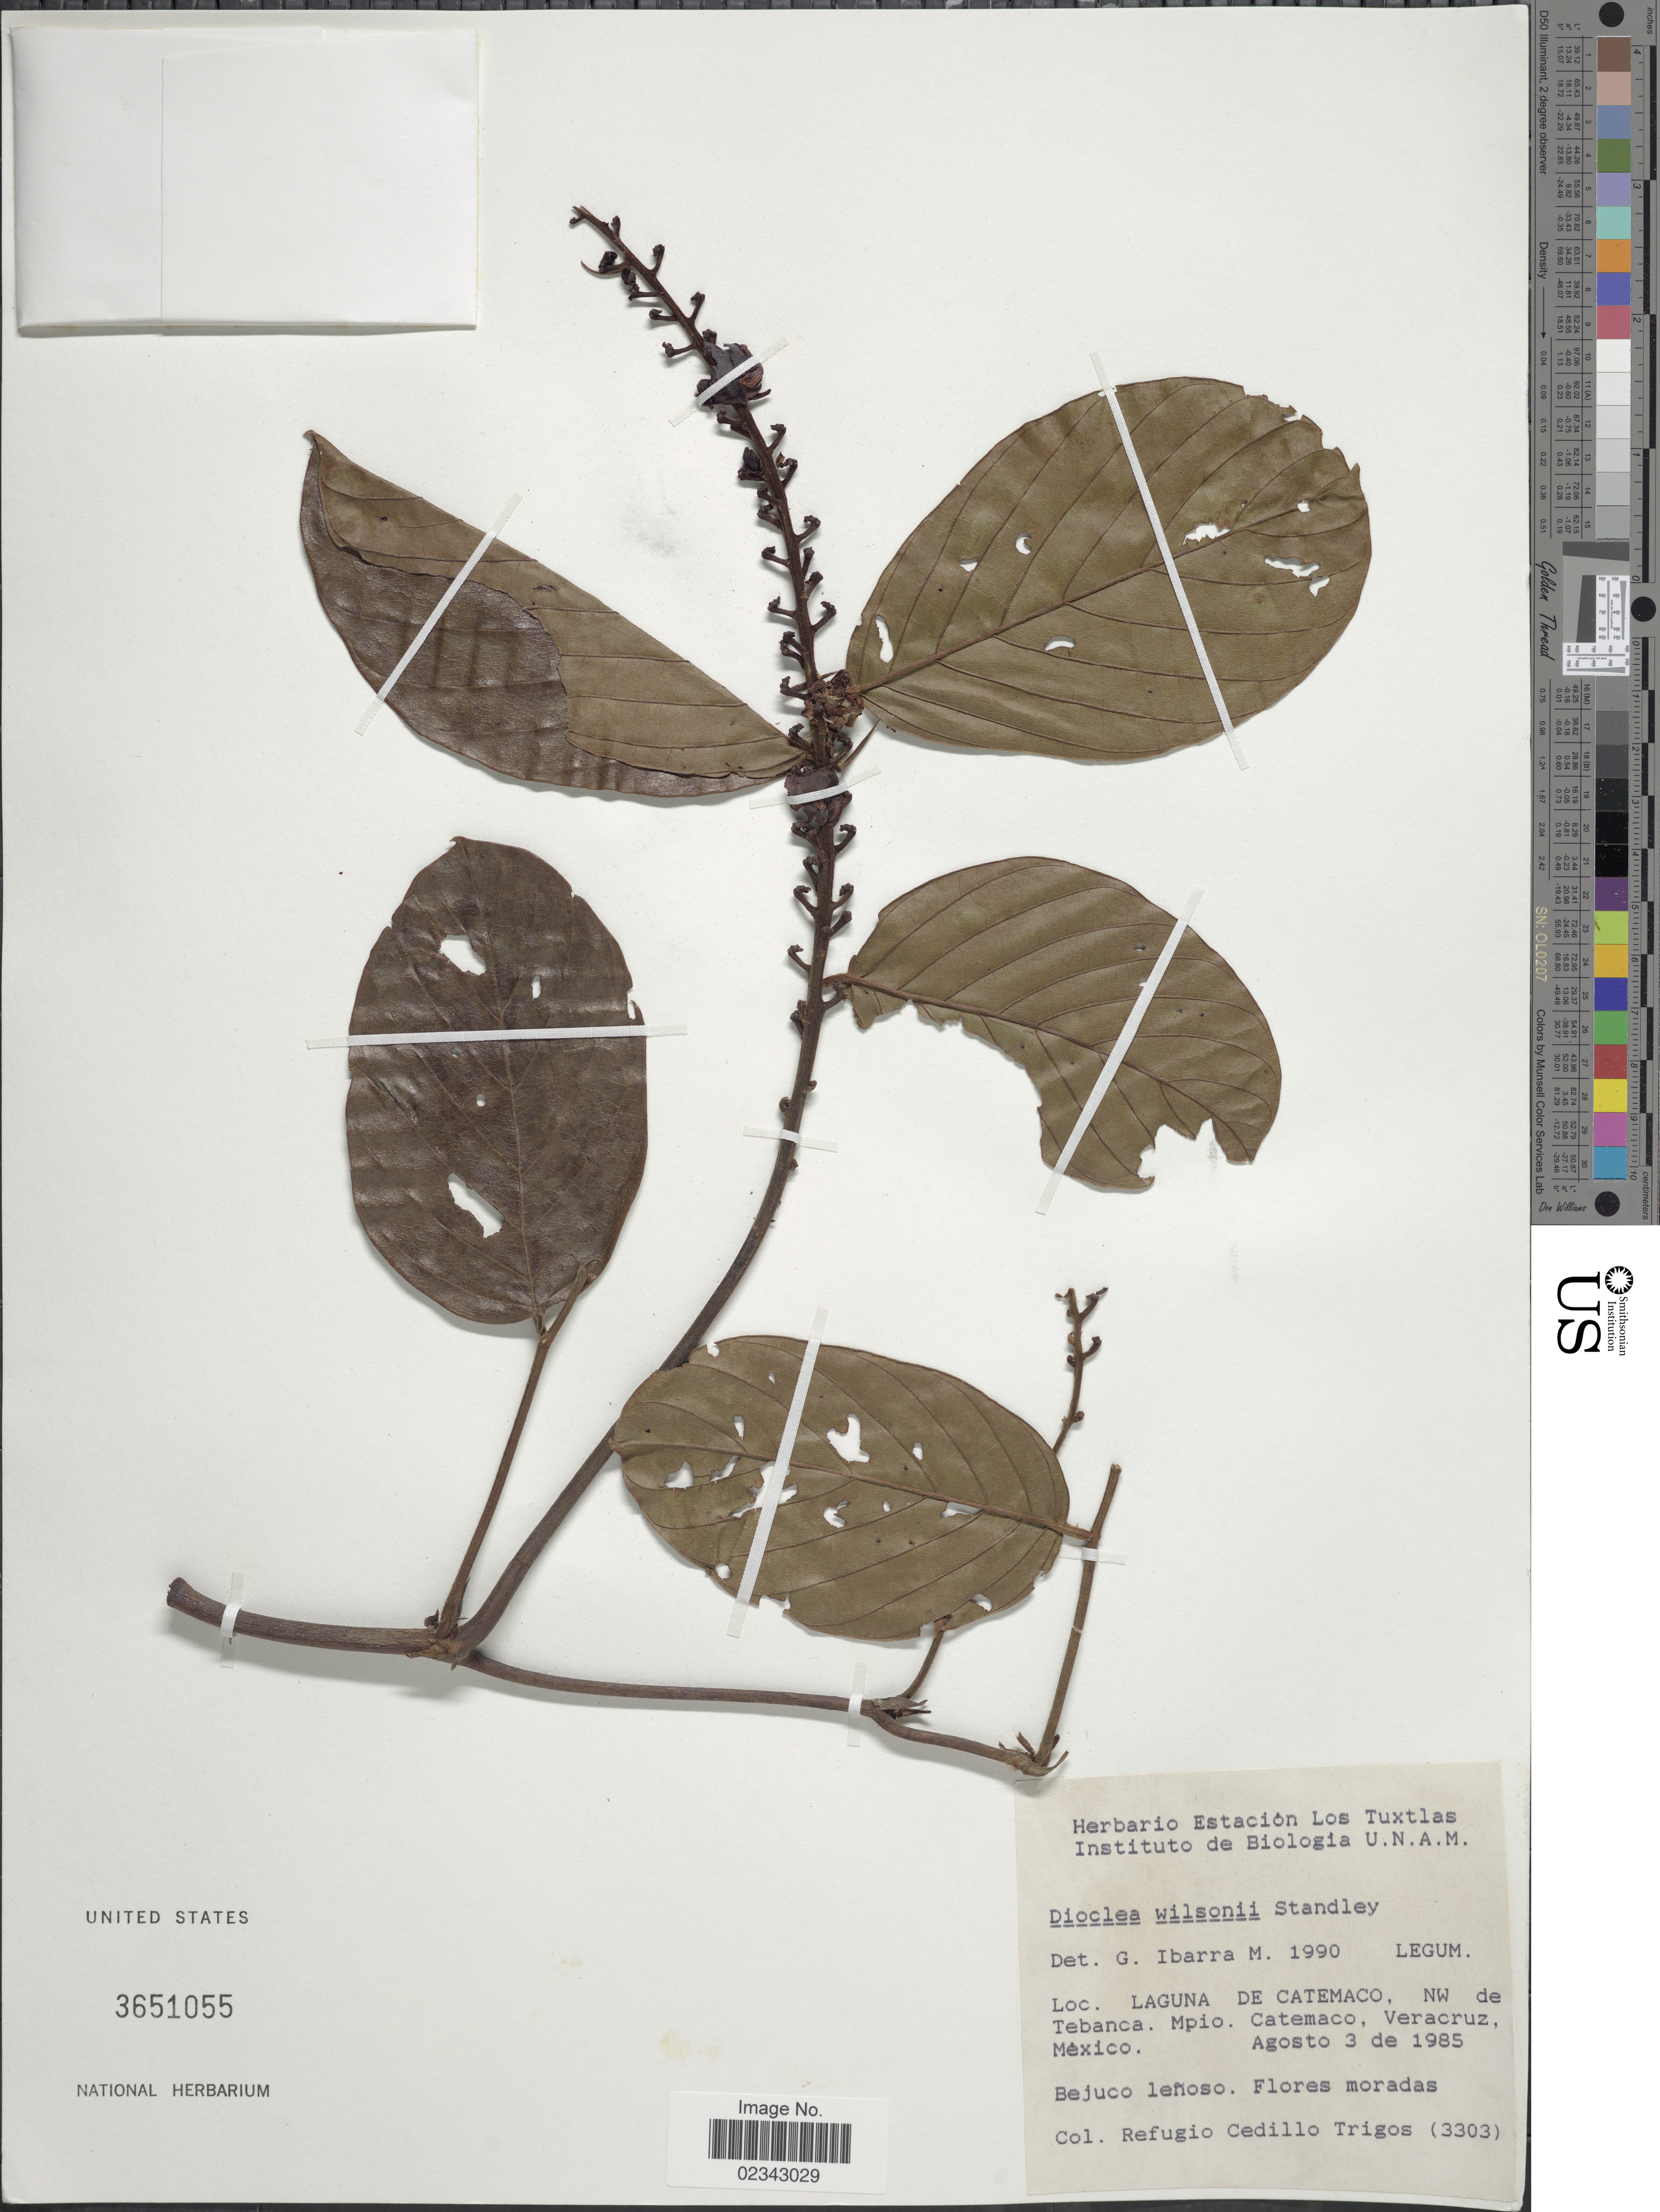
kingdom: Plantae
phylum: Tracheophyta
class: Magnoliopsida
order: Fabales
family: Fabaceae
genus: Macropsychanthus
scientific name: Macropsychanthus wilsonii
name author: (Standl.) L.P. Queiroz & Snak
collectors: R. CedilloT.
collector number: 3303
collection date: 1985-08-03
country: Mexico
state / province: Veracruz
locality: Laguna De Catmaco, NW de Tebanca. Mpio Catemaco, Veracruz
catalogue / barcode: US 3651055